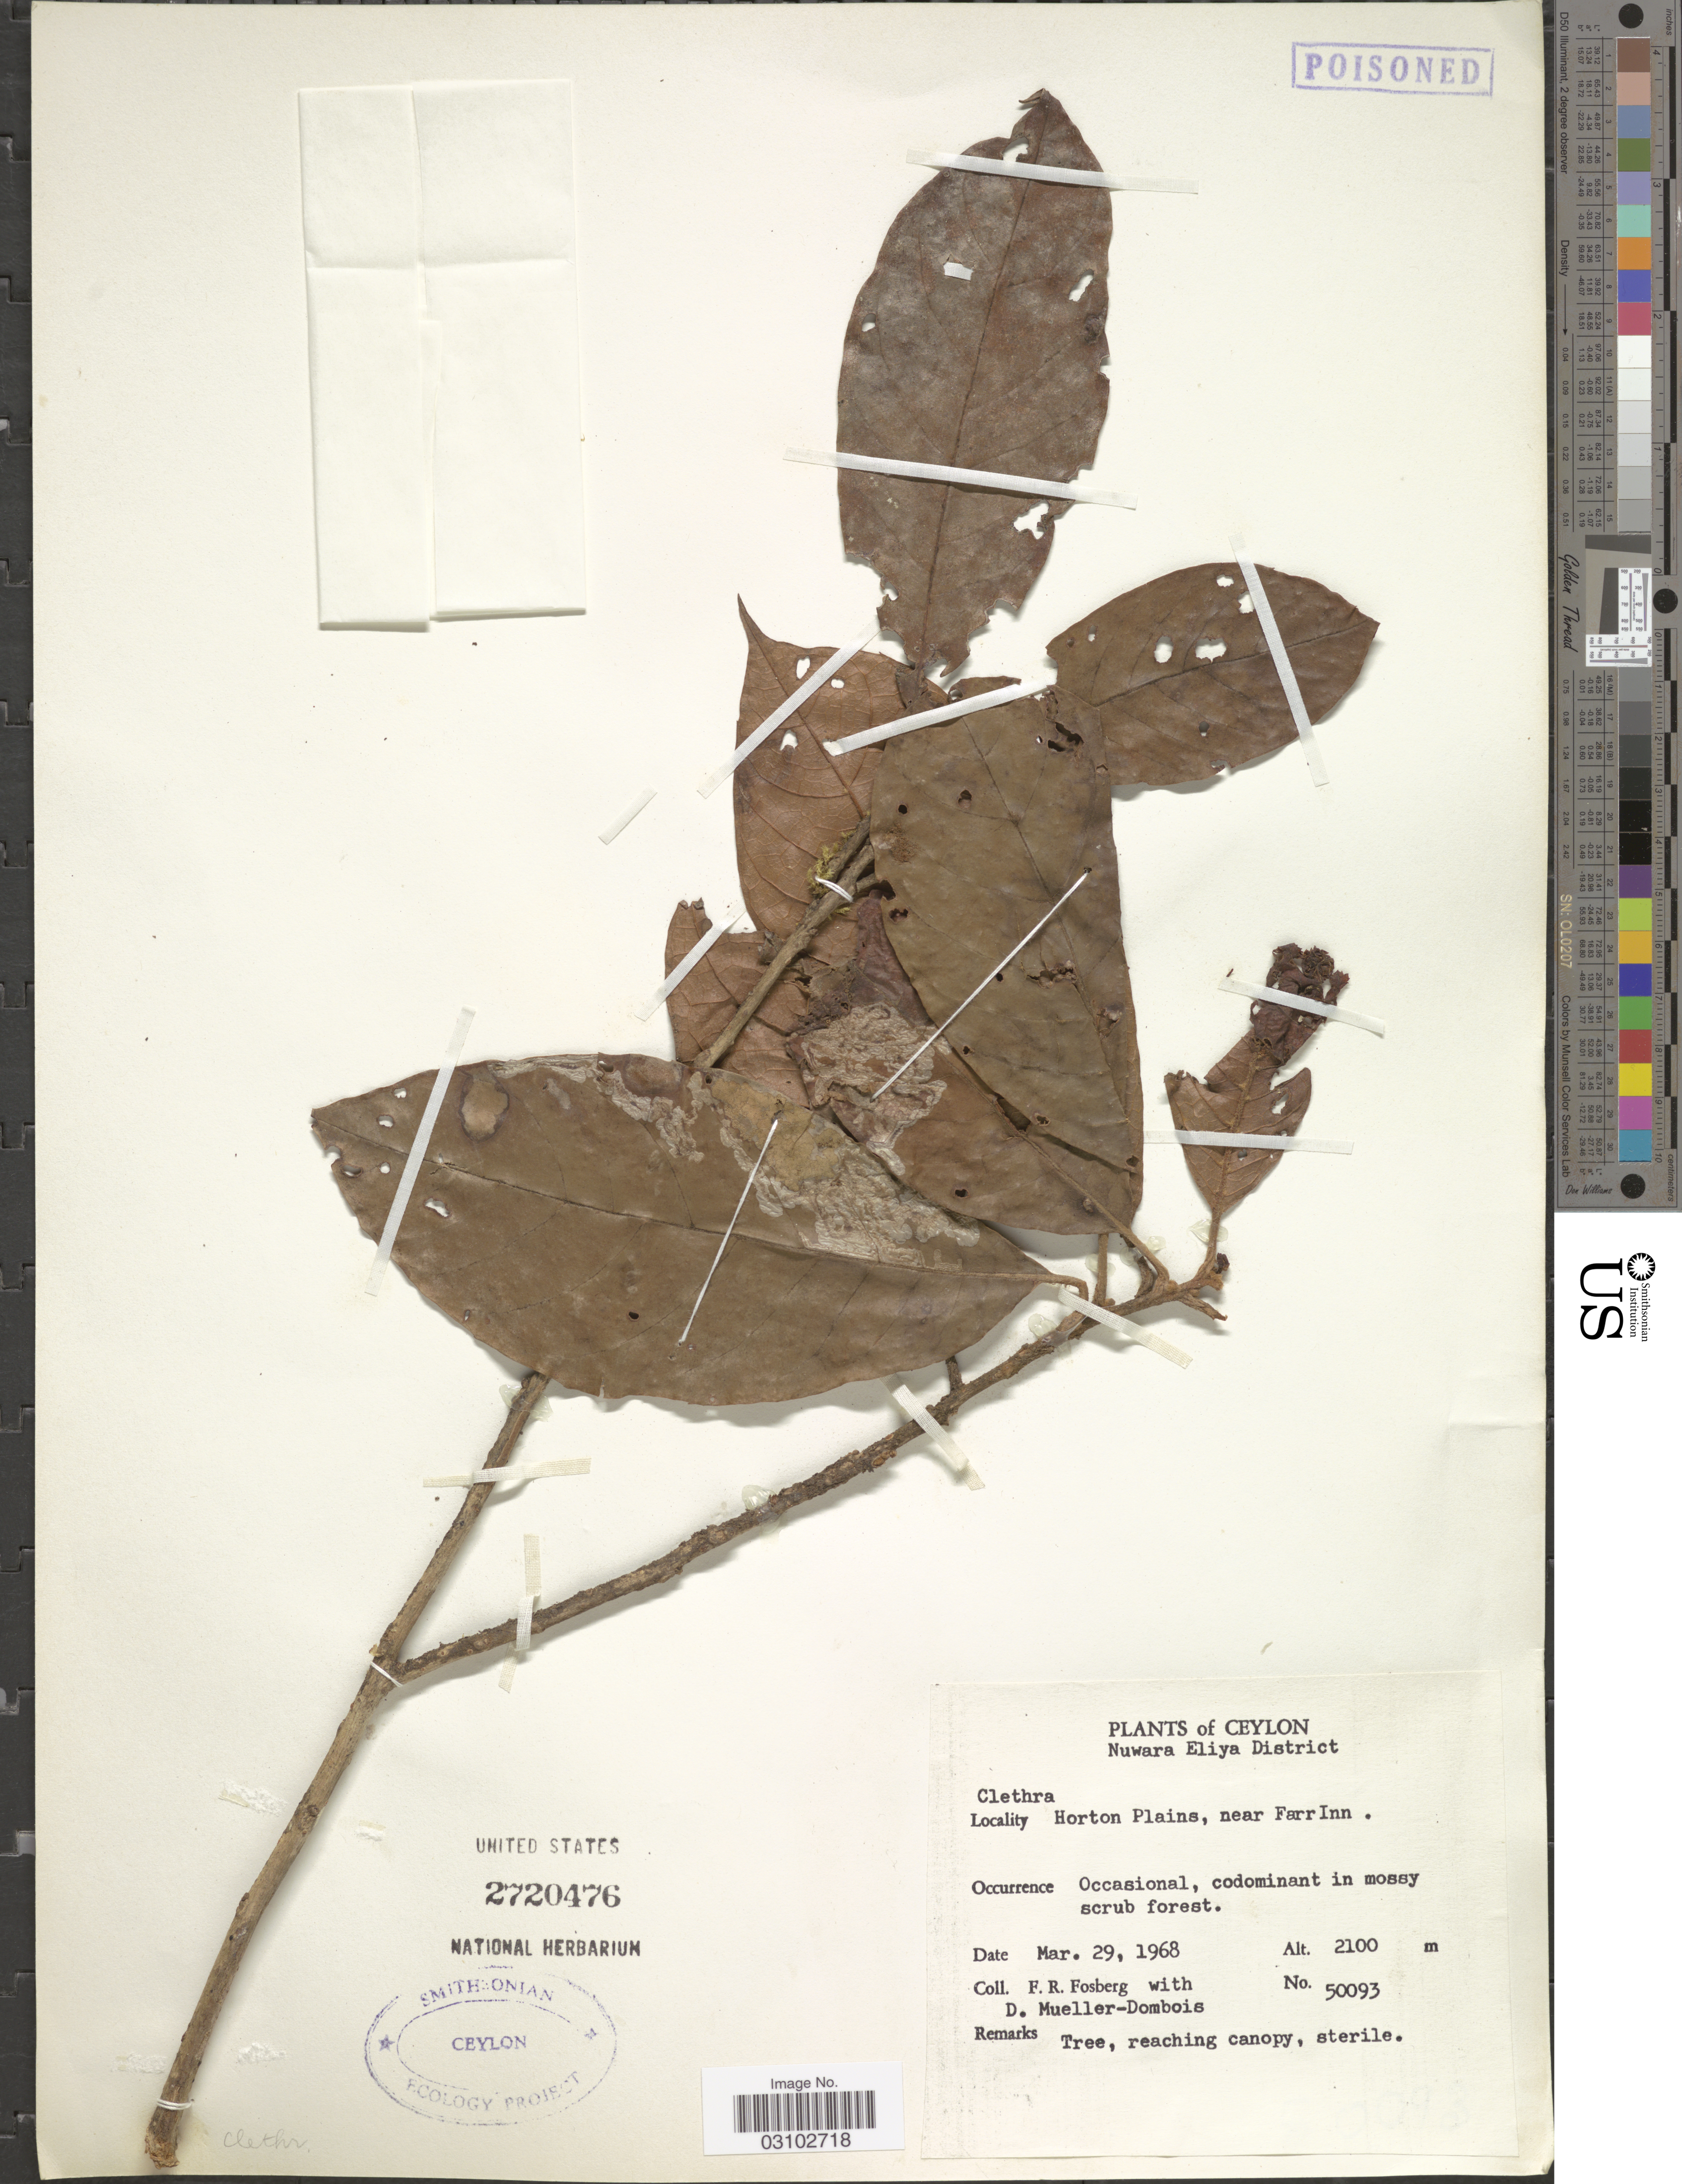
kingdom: Plantae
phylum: Tracheophyta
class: Magnoliopsida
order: Ericales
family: Clethraceae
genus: Clethra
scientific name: Clethra sp.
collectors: F. R. Fosberg & D. Mueller-Dombois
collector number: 50093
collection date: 1968-03-29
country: Sri Lanka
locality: Ceylon. Nuwara Eliya District. Horton Plain, near Farr Inn.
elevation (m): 2100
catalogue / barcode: US 2720476